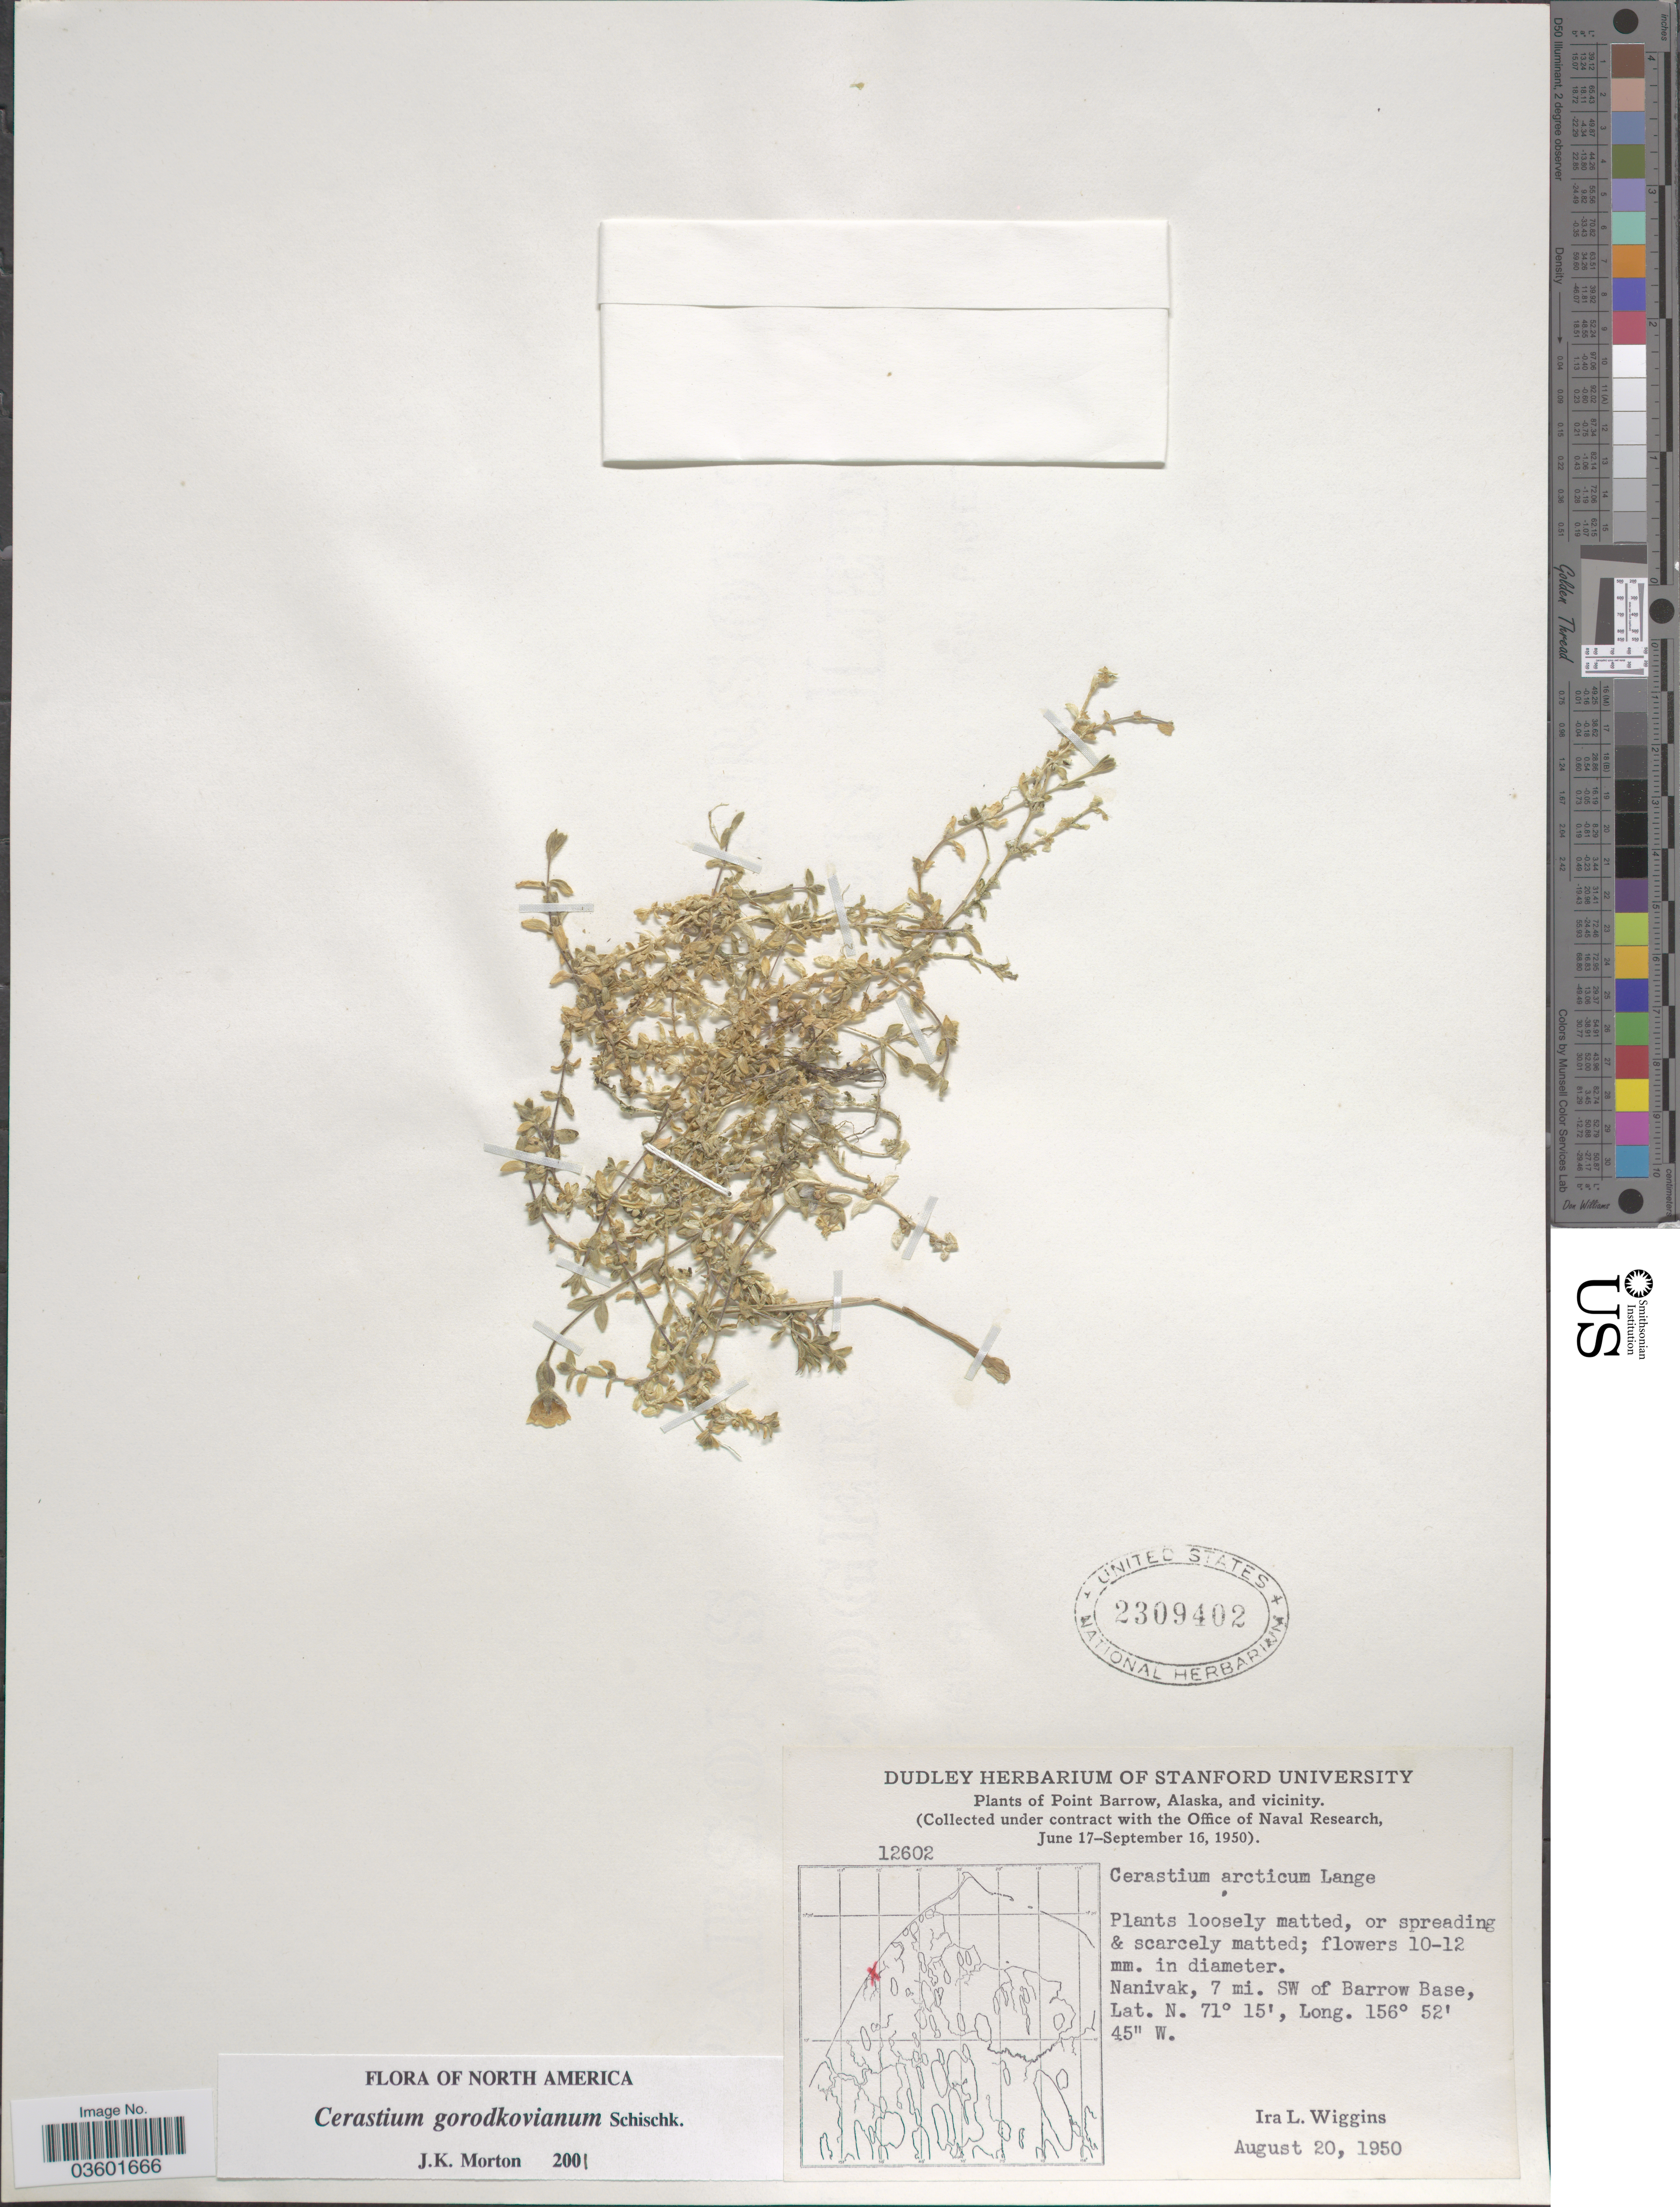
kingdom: Plantae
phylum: Tracheophyta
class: Magnoliopsida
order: Caryophyllales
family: Caryophyllaceae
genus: Cerastium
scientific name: Cerastium gorodkovianum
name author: Schischk.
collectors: I. L. Wiggins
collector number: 12602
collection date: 1950-08-20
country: United States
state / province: Alaska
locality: Point Barrow, Alaska, and vicinity. Nanivak, 7 mi. SW of Barrow Base.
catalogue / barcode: US 2309402